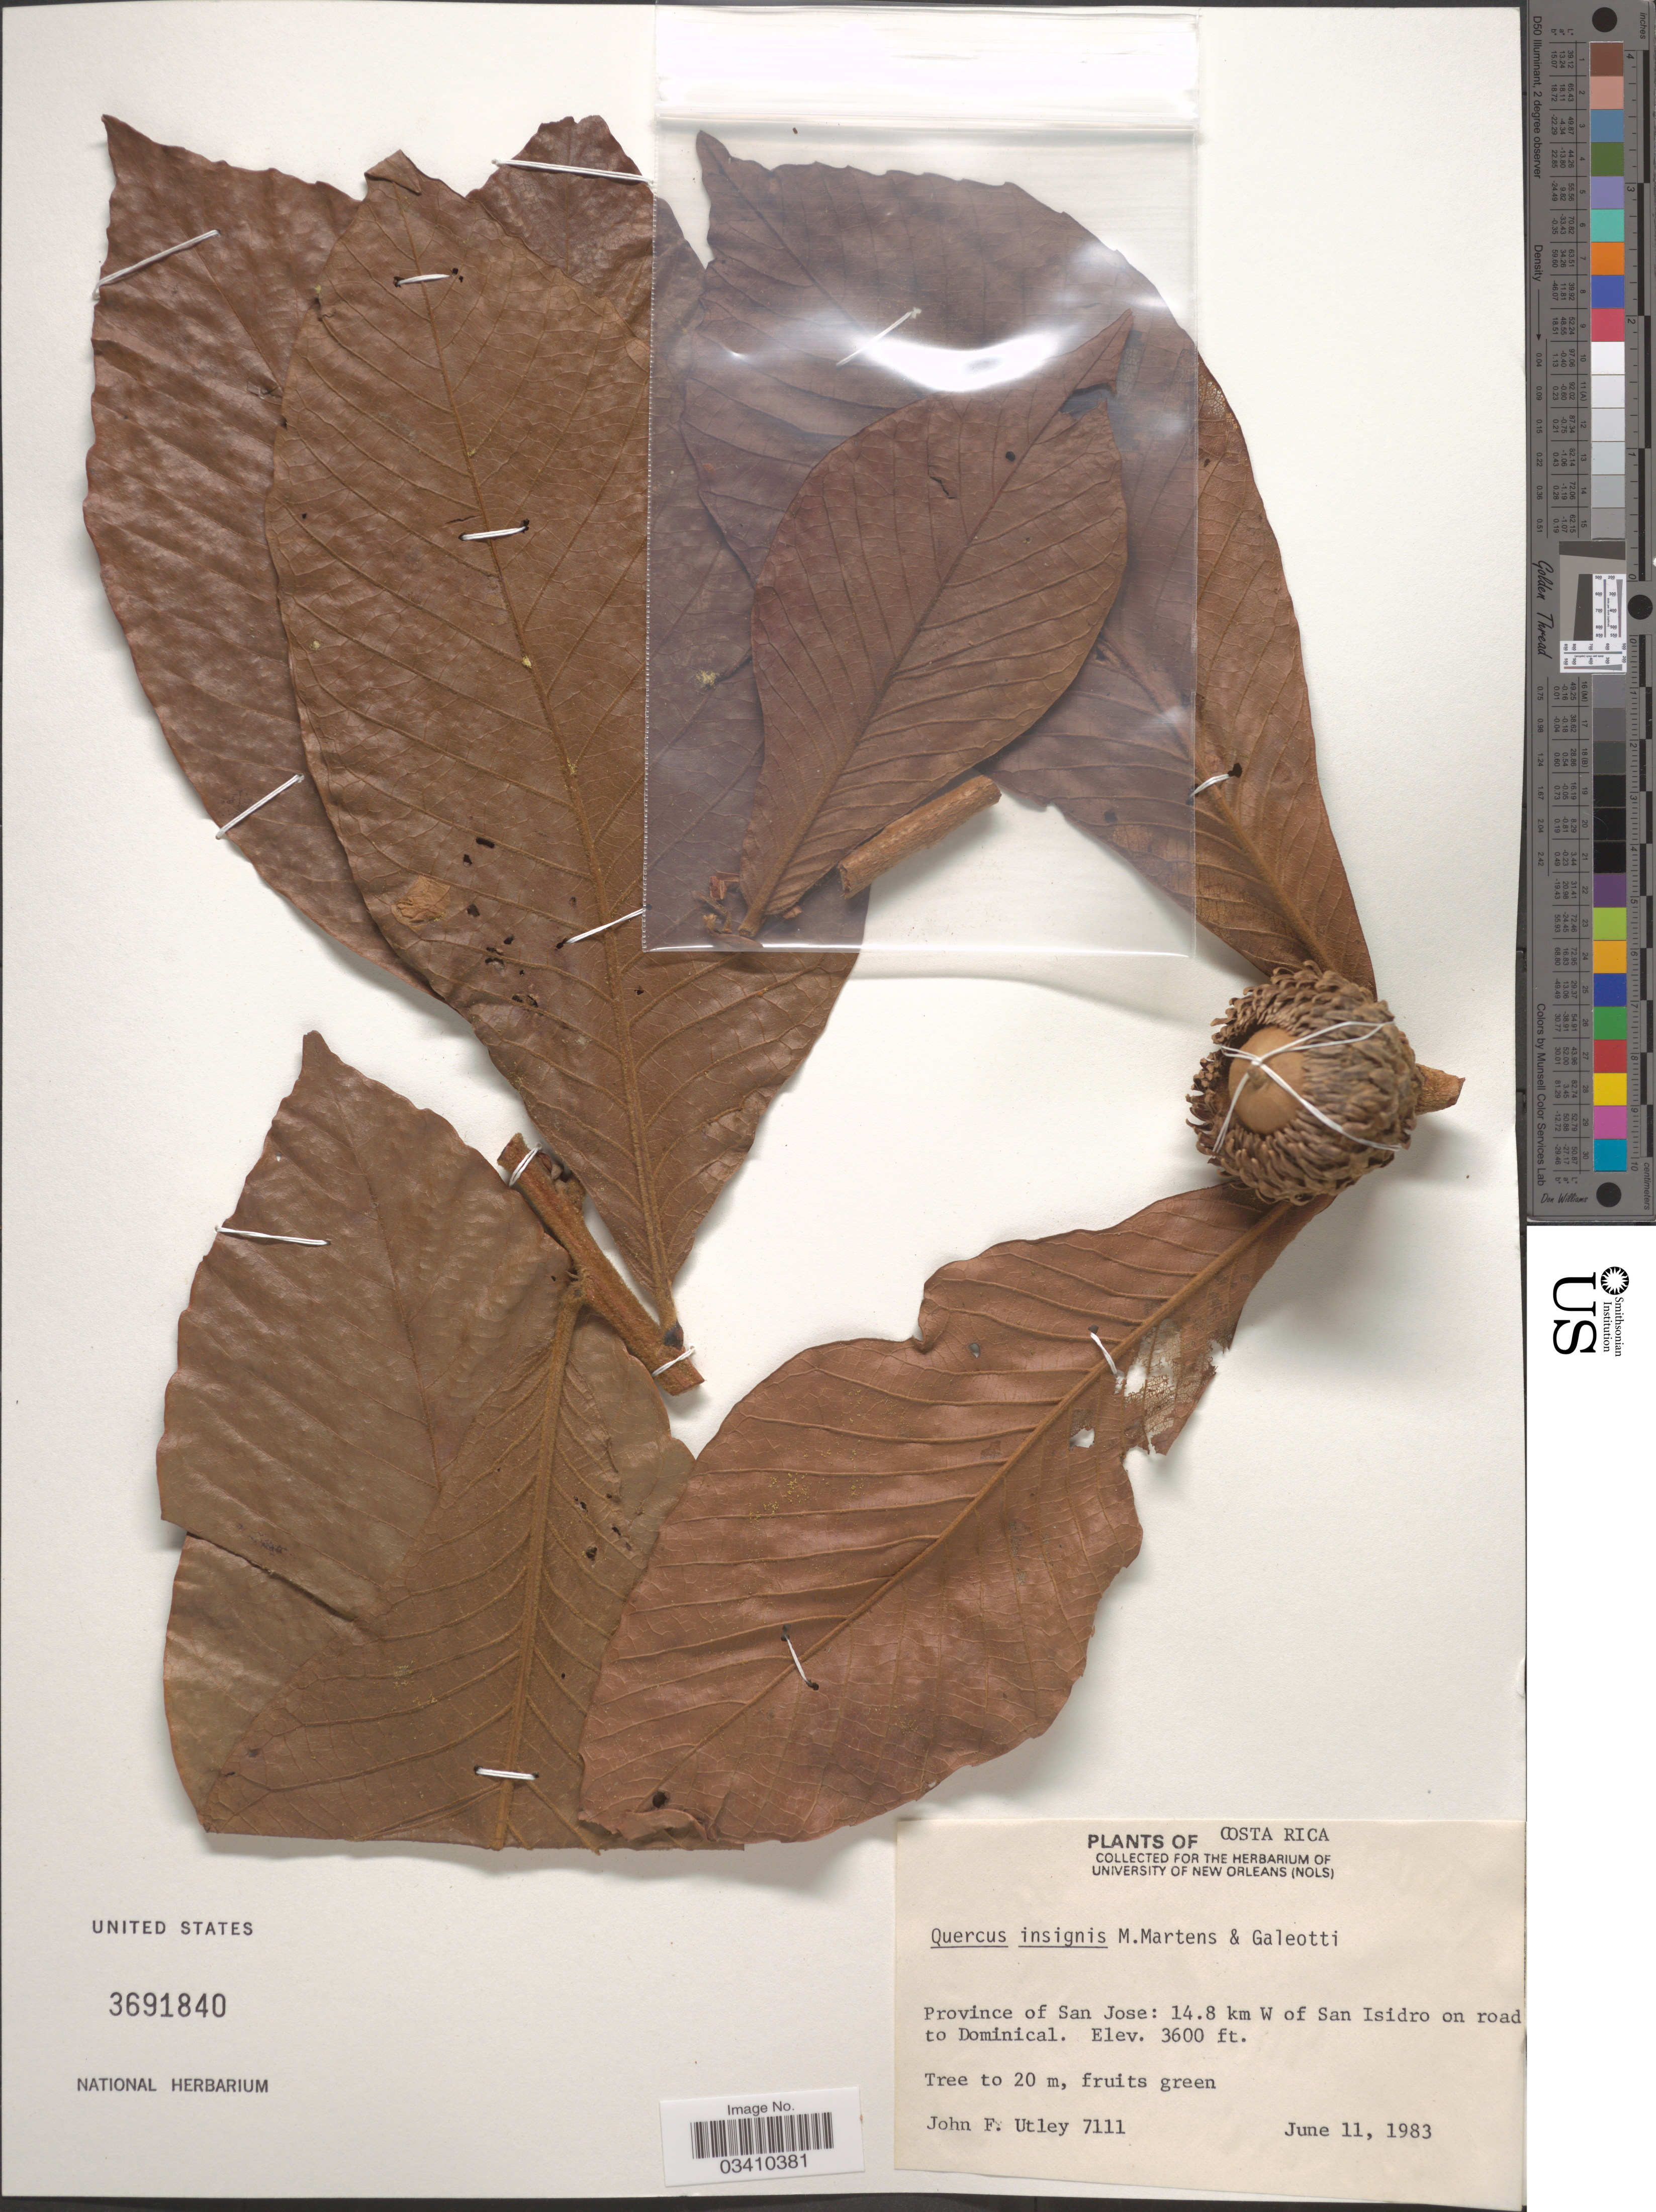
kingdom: Plantae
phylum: Tracheophyta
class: Magnoliopsida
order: Fagales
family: Fagaceae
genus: Quercus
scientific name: Quercus insignis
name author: M. Martens & Galeotti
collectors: J. F. Utley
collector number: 7111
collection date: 1983-06-11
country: Costa Rica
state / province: San José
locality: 14.8 km W of San Isidro on road to Dominical.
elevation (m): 1097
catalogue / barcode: US 3691840